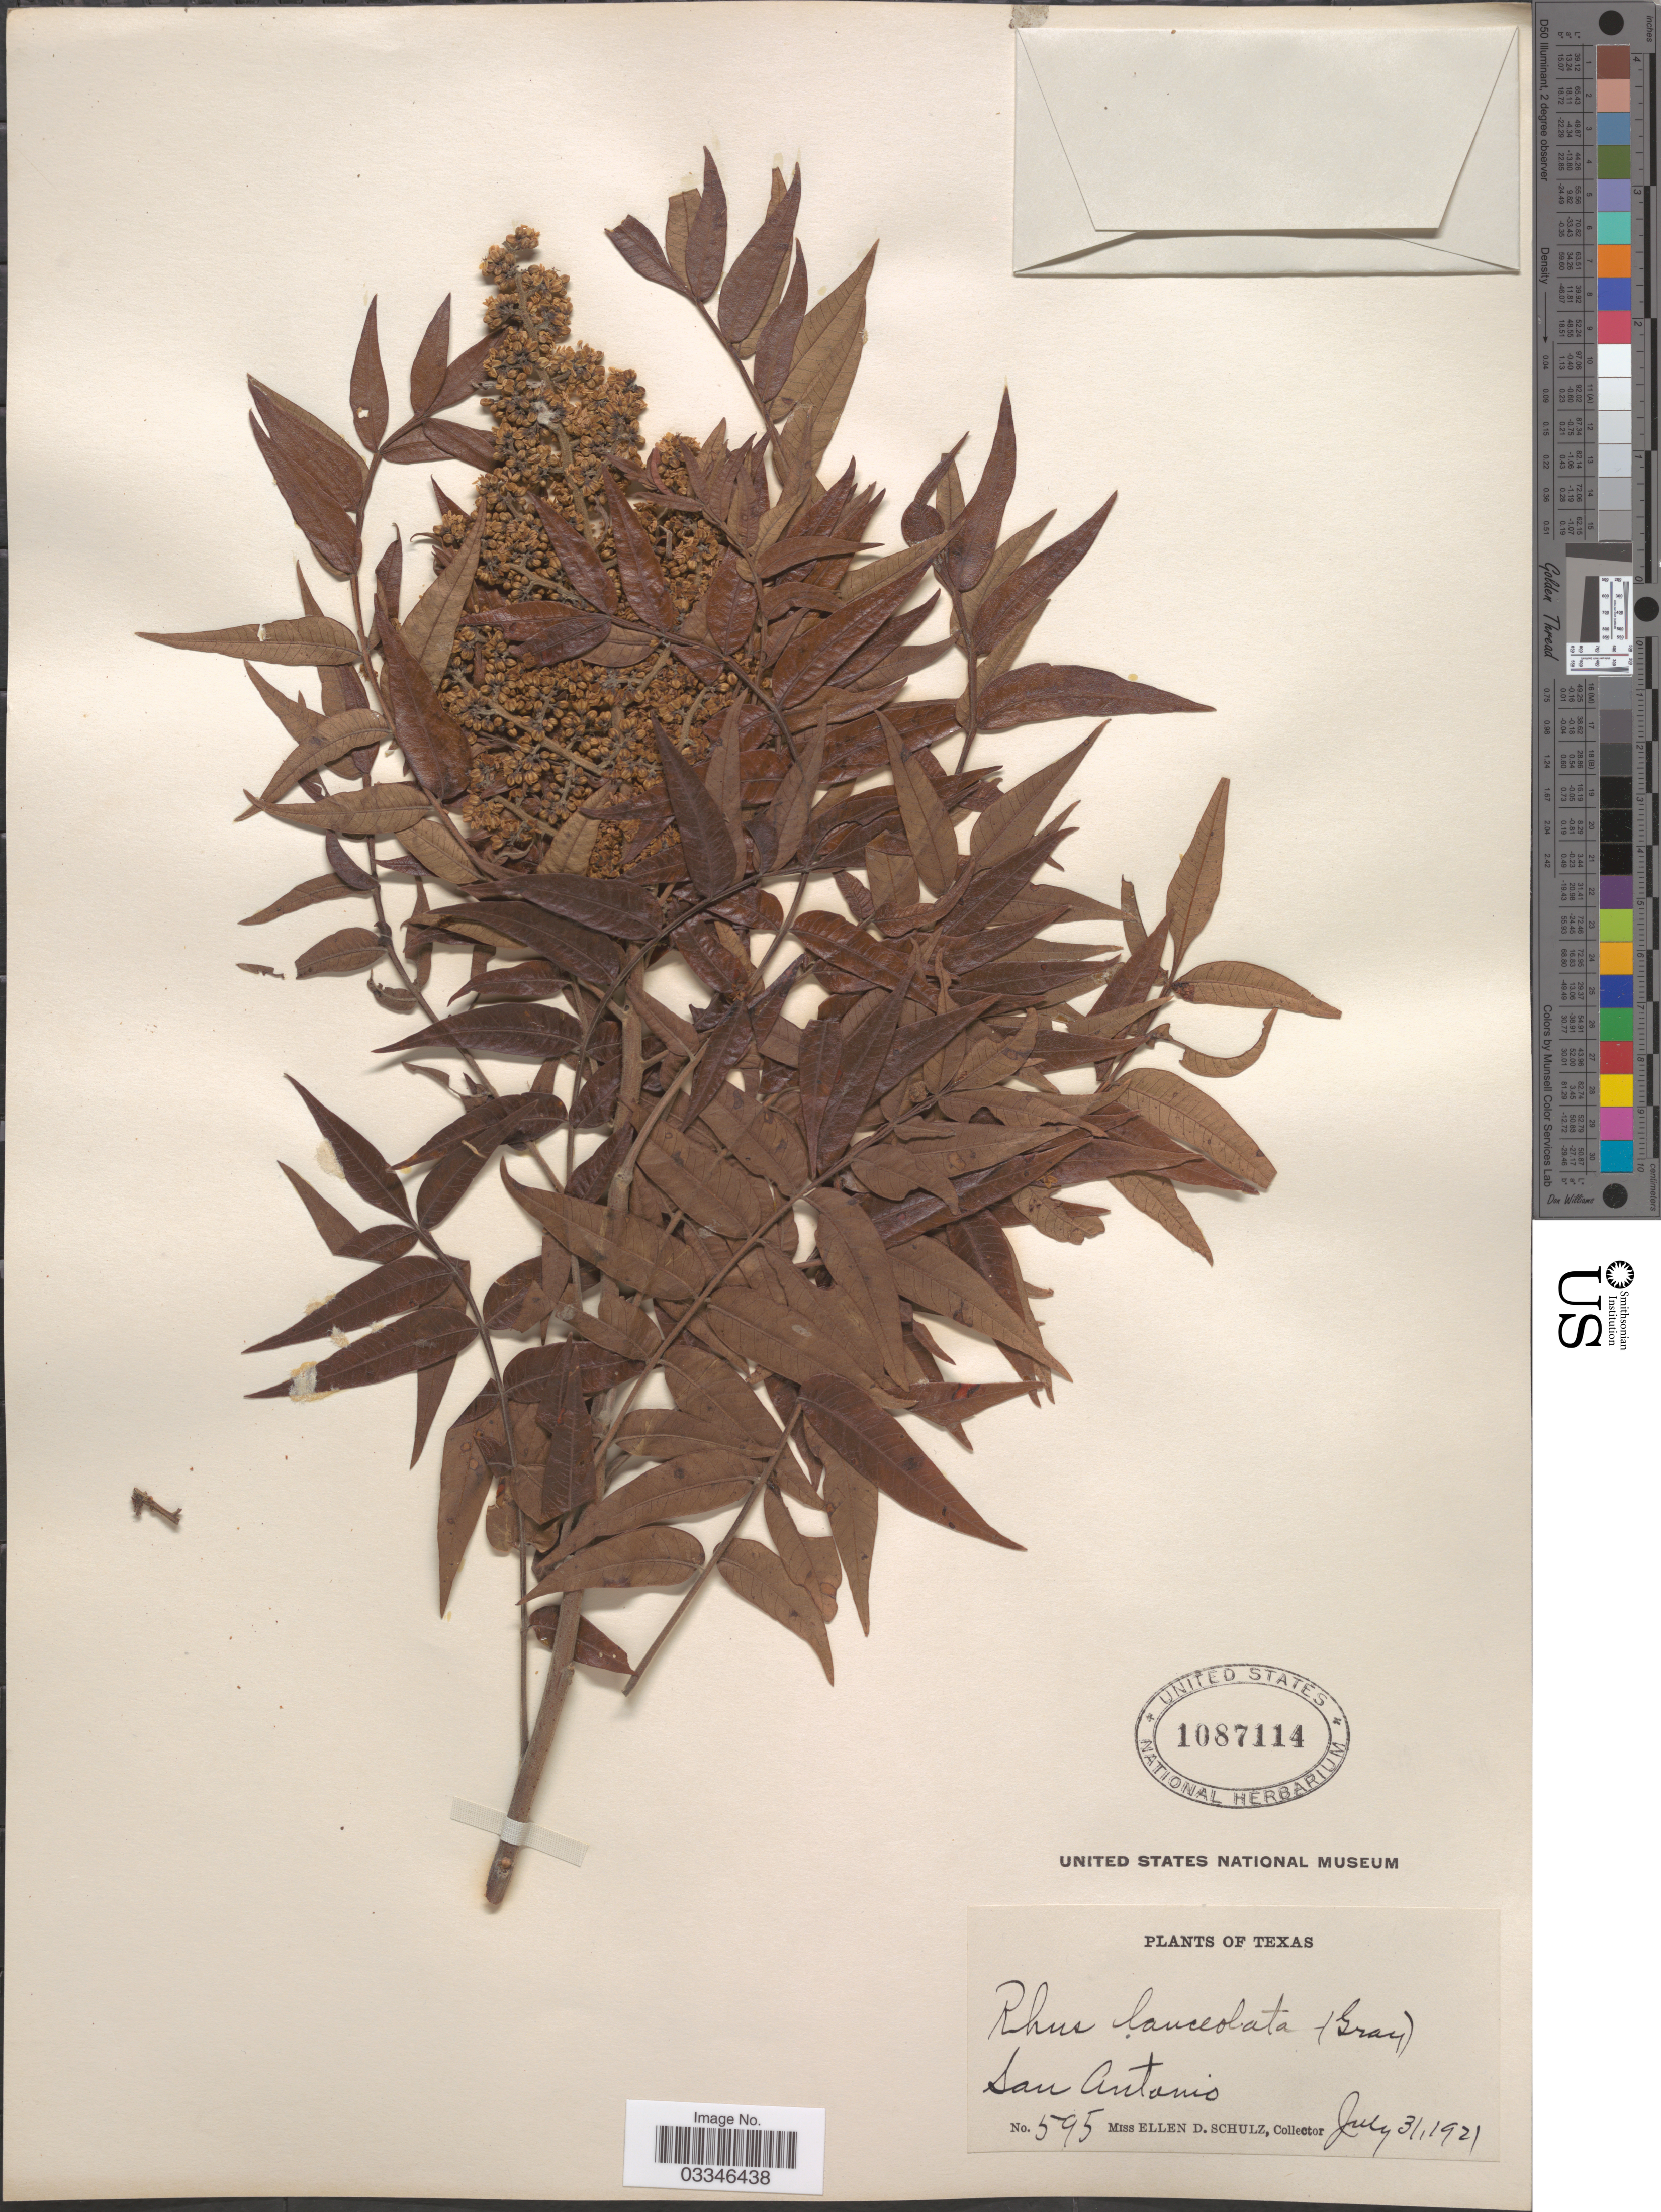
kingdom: Plantae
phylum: Tracheophyta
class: Magnoliopsida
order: Sapindales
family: Anacardiaceae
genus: Rhus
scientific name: Rhus lanceolata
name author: (A. Gray) Britton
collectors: E. D. Schulz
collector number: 595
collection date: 1921-07-31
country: United States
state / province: Texas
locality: San Antonio.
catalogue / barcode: US 1087114